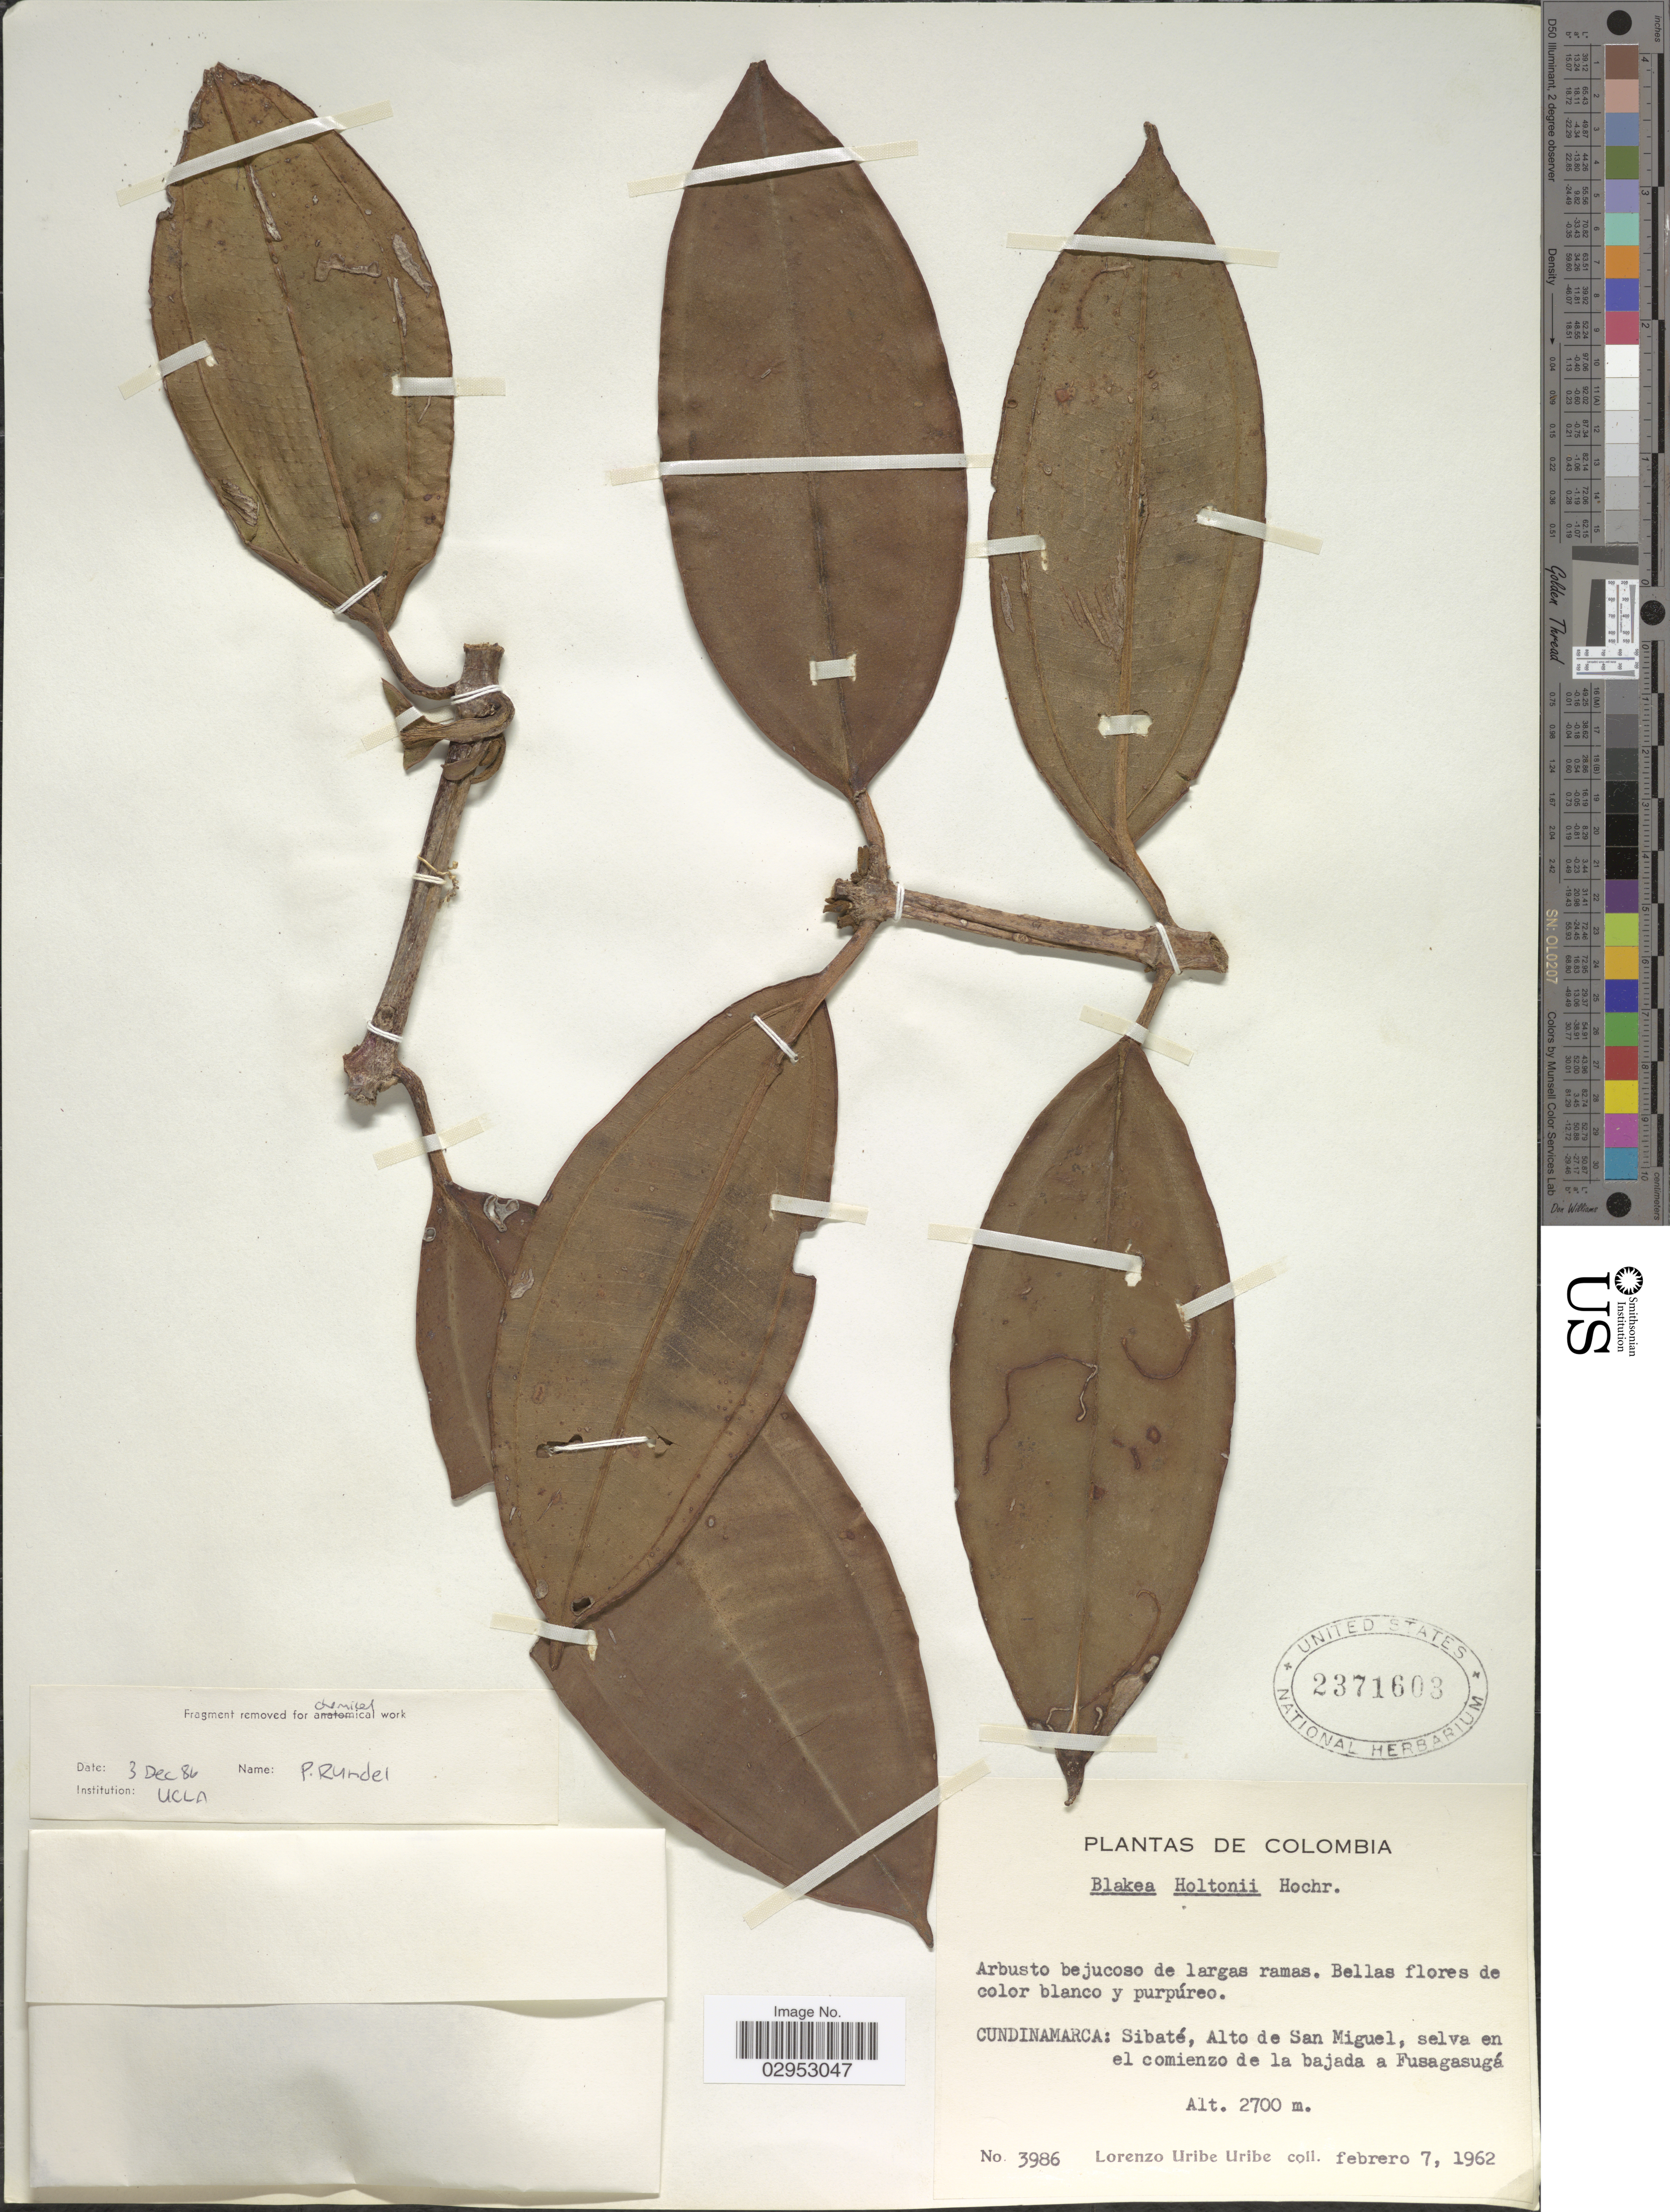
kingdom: Plantae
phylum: Tracheophyta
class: Magnoliopsida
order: Myrtales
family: Melastomataceae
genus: Blakea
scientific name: Blakea holtonii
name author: Hochr.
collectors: L. Uribe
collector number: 3986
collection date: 1962-02-07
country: Colombia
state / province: Cundinamarca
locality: Sibaté, Alto de San Miguel, selva en el comienzo de la bajada a Fusagasugá.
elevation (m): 2700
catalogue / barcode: US 2371603